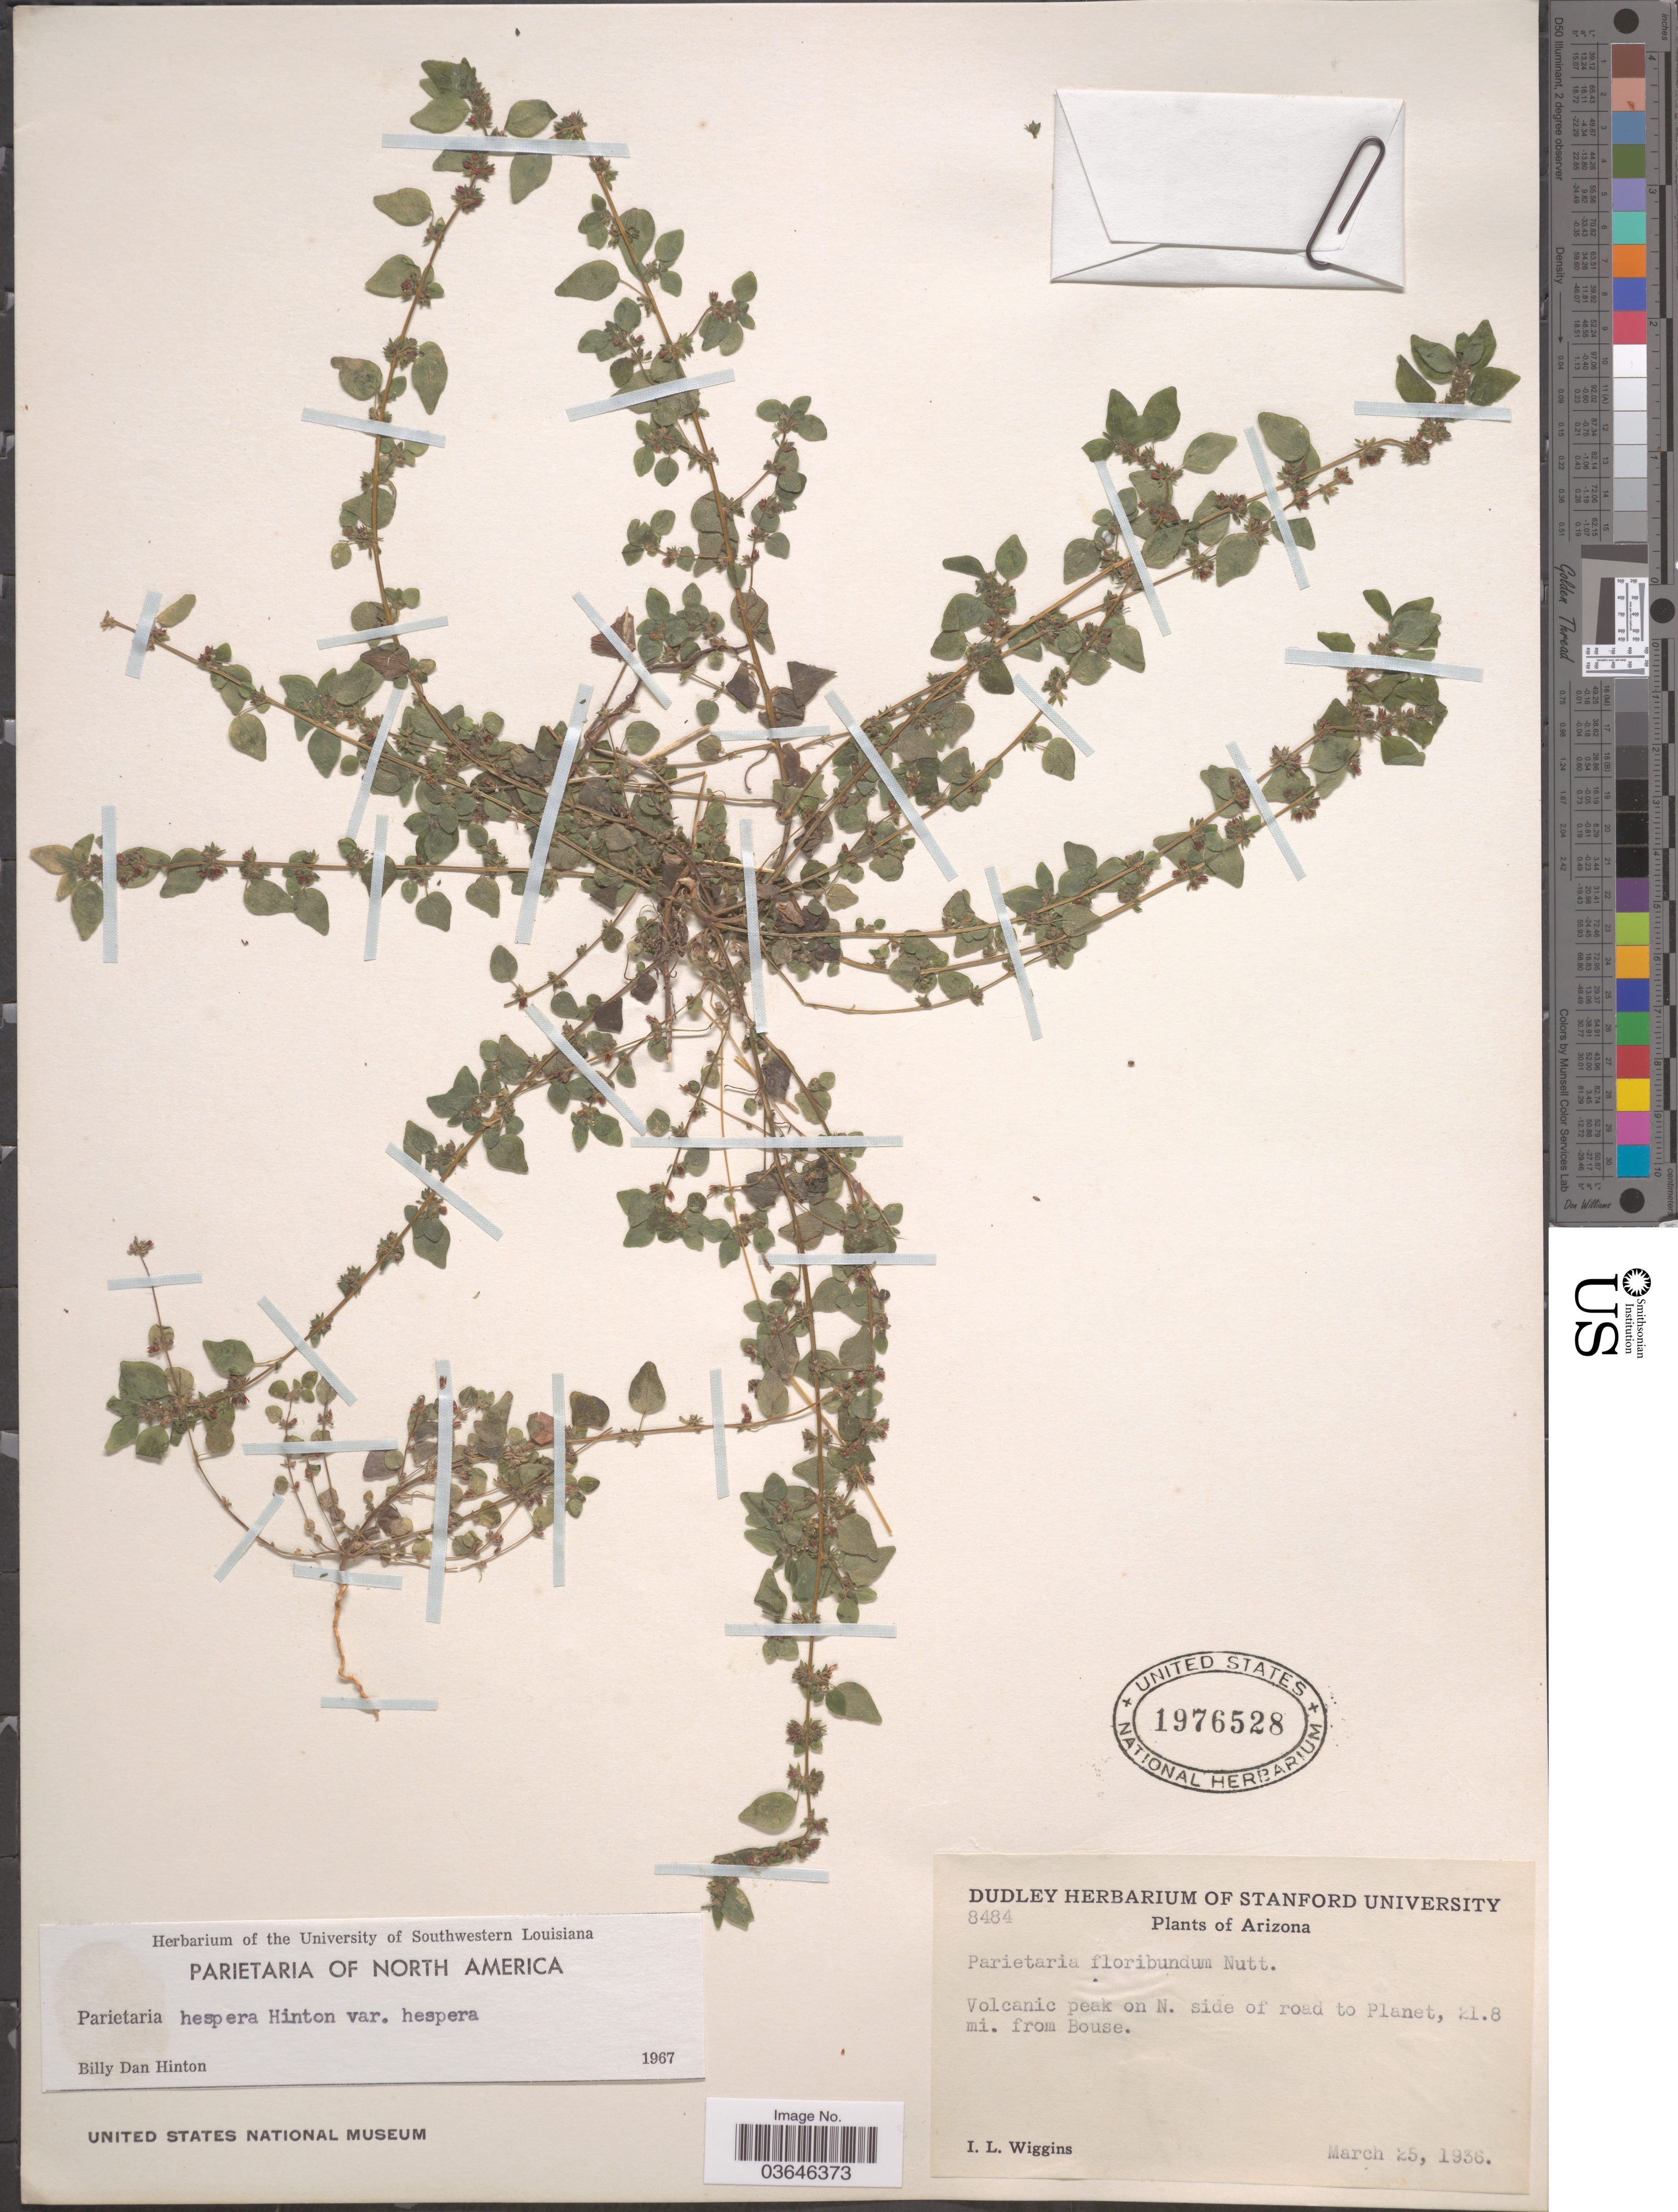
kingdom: Plantae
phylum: Tracheophyta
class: Magnoliopsida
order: Rosales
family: Urticaceae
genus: Parietaria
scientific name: Parietaria hespera var. hespera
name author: Hinton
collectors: I. L. Wiggins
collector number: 8484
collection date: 1936-03-25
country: United States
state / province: Arizona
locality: Volcanic peak on N. side of road to Planet, 21.8 mi. from Bouse.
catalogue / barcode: US 1976528